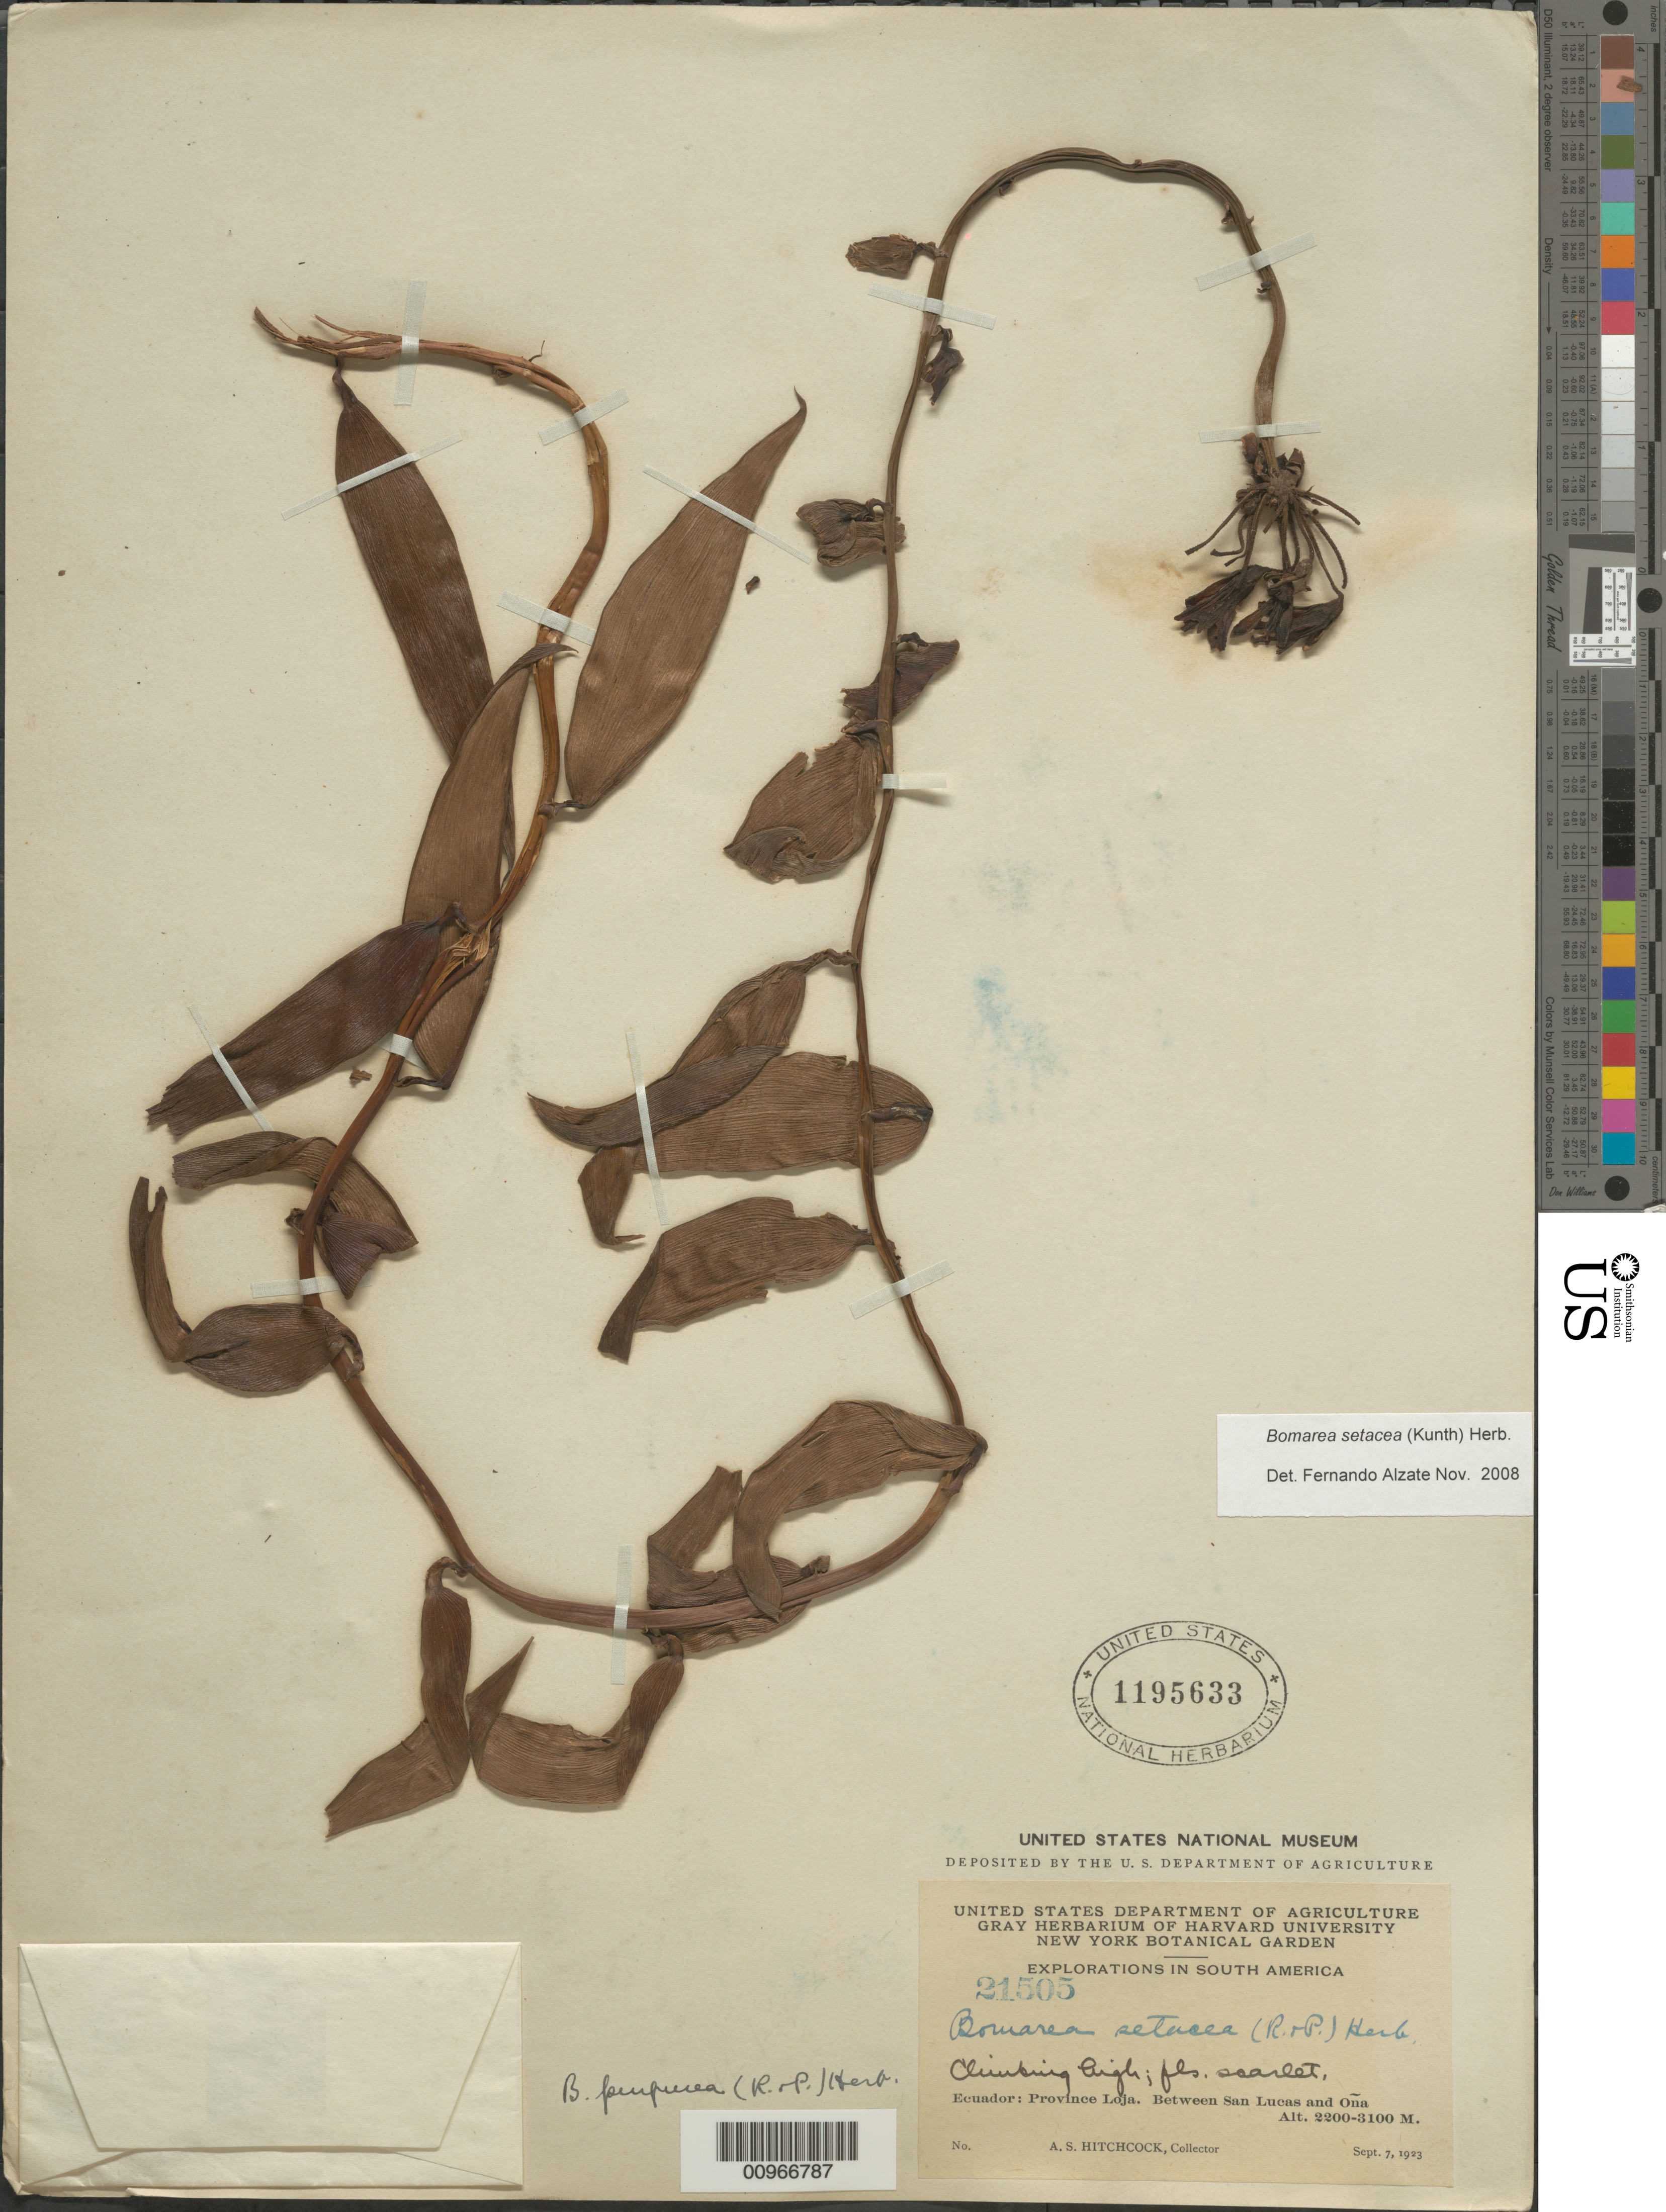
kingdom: Plantae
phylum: Tracheophyta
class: Liliopsida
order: Liliales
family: Alstroemeriaceae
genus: Bomarea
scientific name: Bomarea setacea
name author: (Ruiz & Pav.) Herb.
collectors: A. S. Hitchcock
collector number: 21505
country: Ecuador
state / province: Loja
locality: Between San Lucas and Ona.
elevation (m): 2200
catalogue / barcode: US 1195633